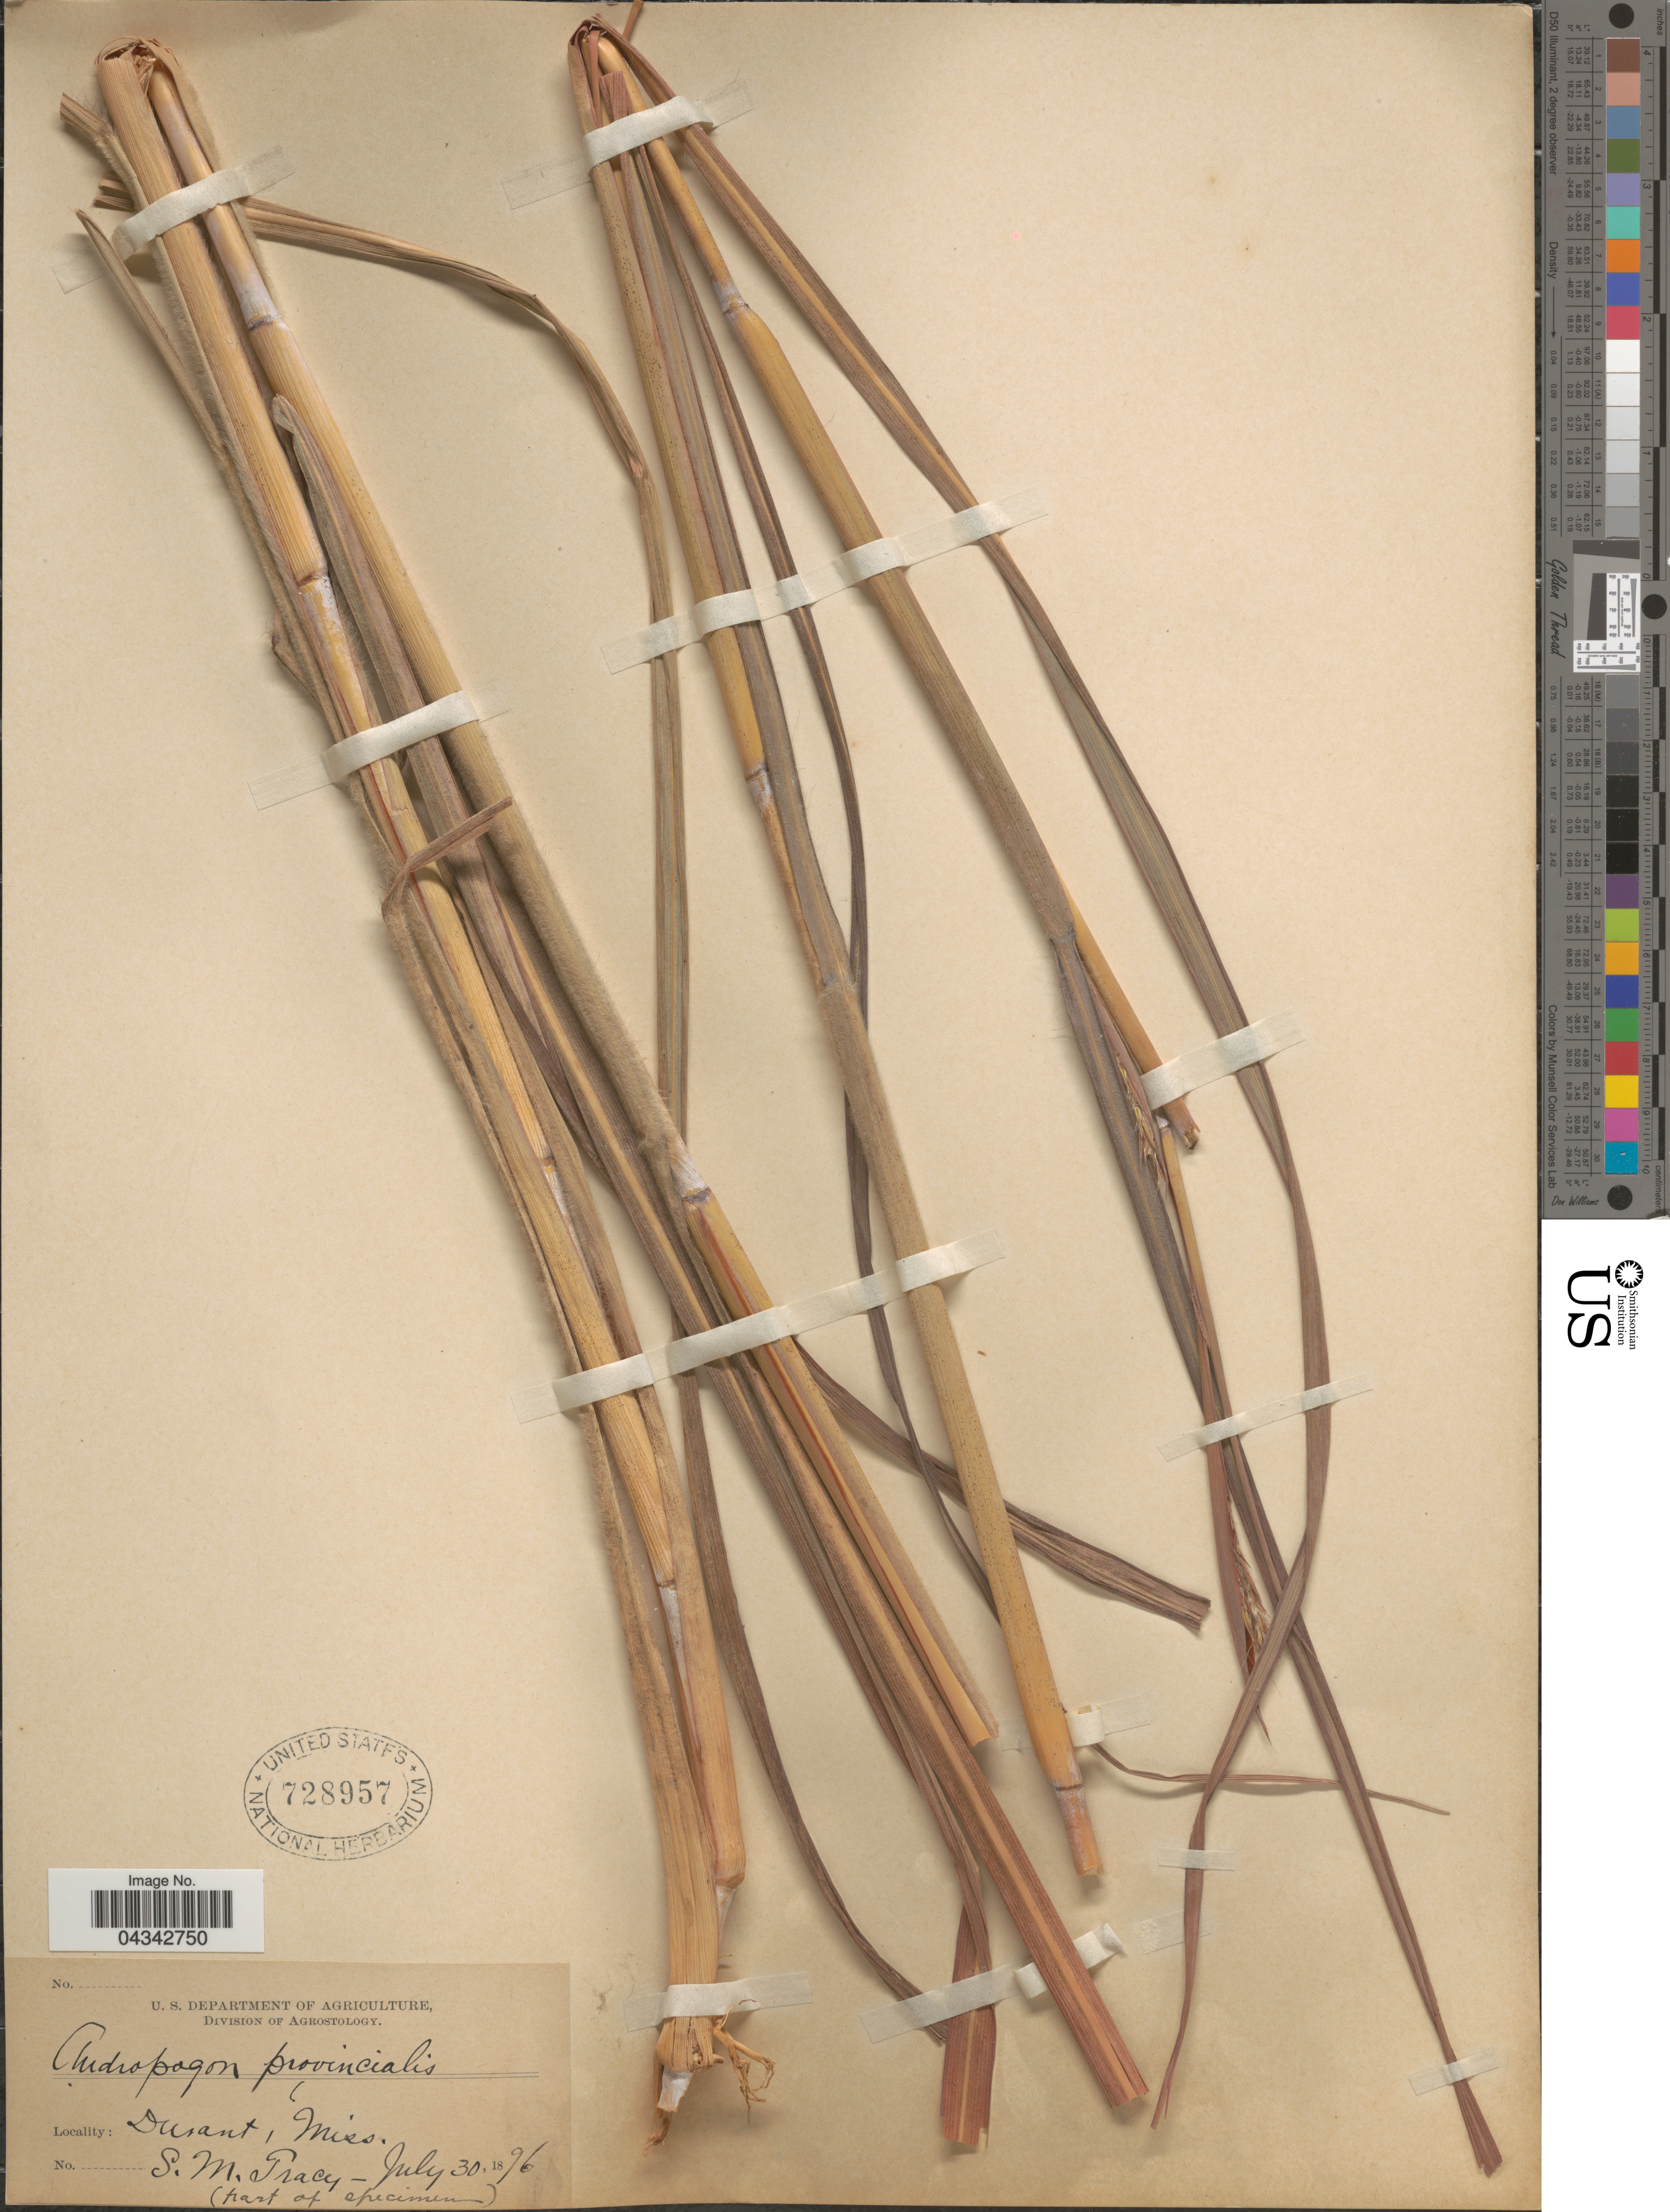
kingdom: Plantae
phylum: Tracheophyta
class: Liliopsida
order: Poales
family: Poaceae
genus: Andropogon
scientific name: Andropogon gerardii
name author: Vitman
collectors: S. M. Tracy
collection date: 1896-07-30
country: United States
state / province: Mississippi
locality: Durant.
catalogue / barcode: US 728957